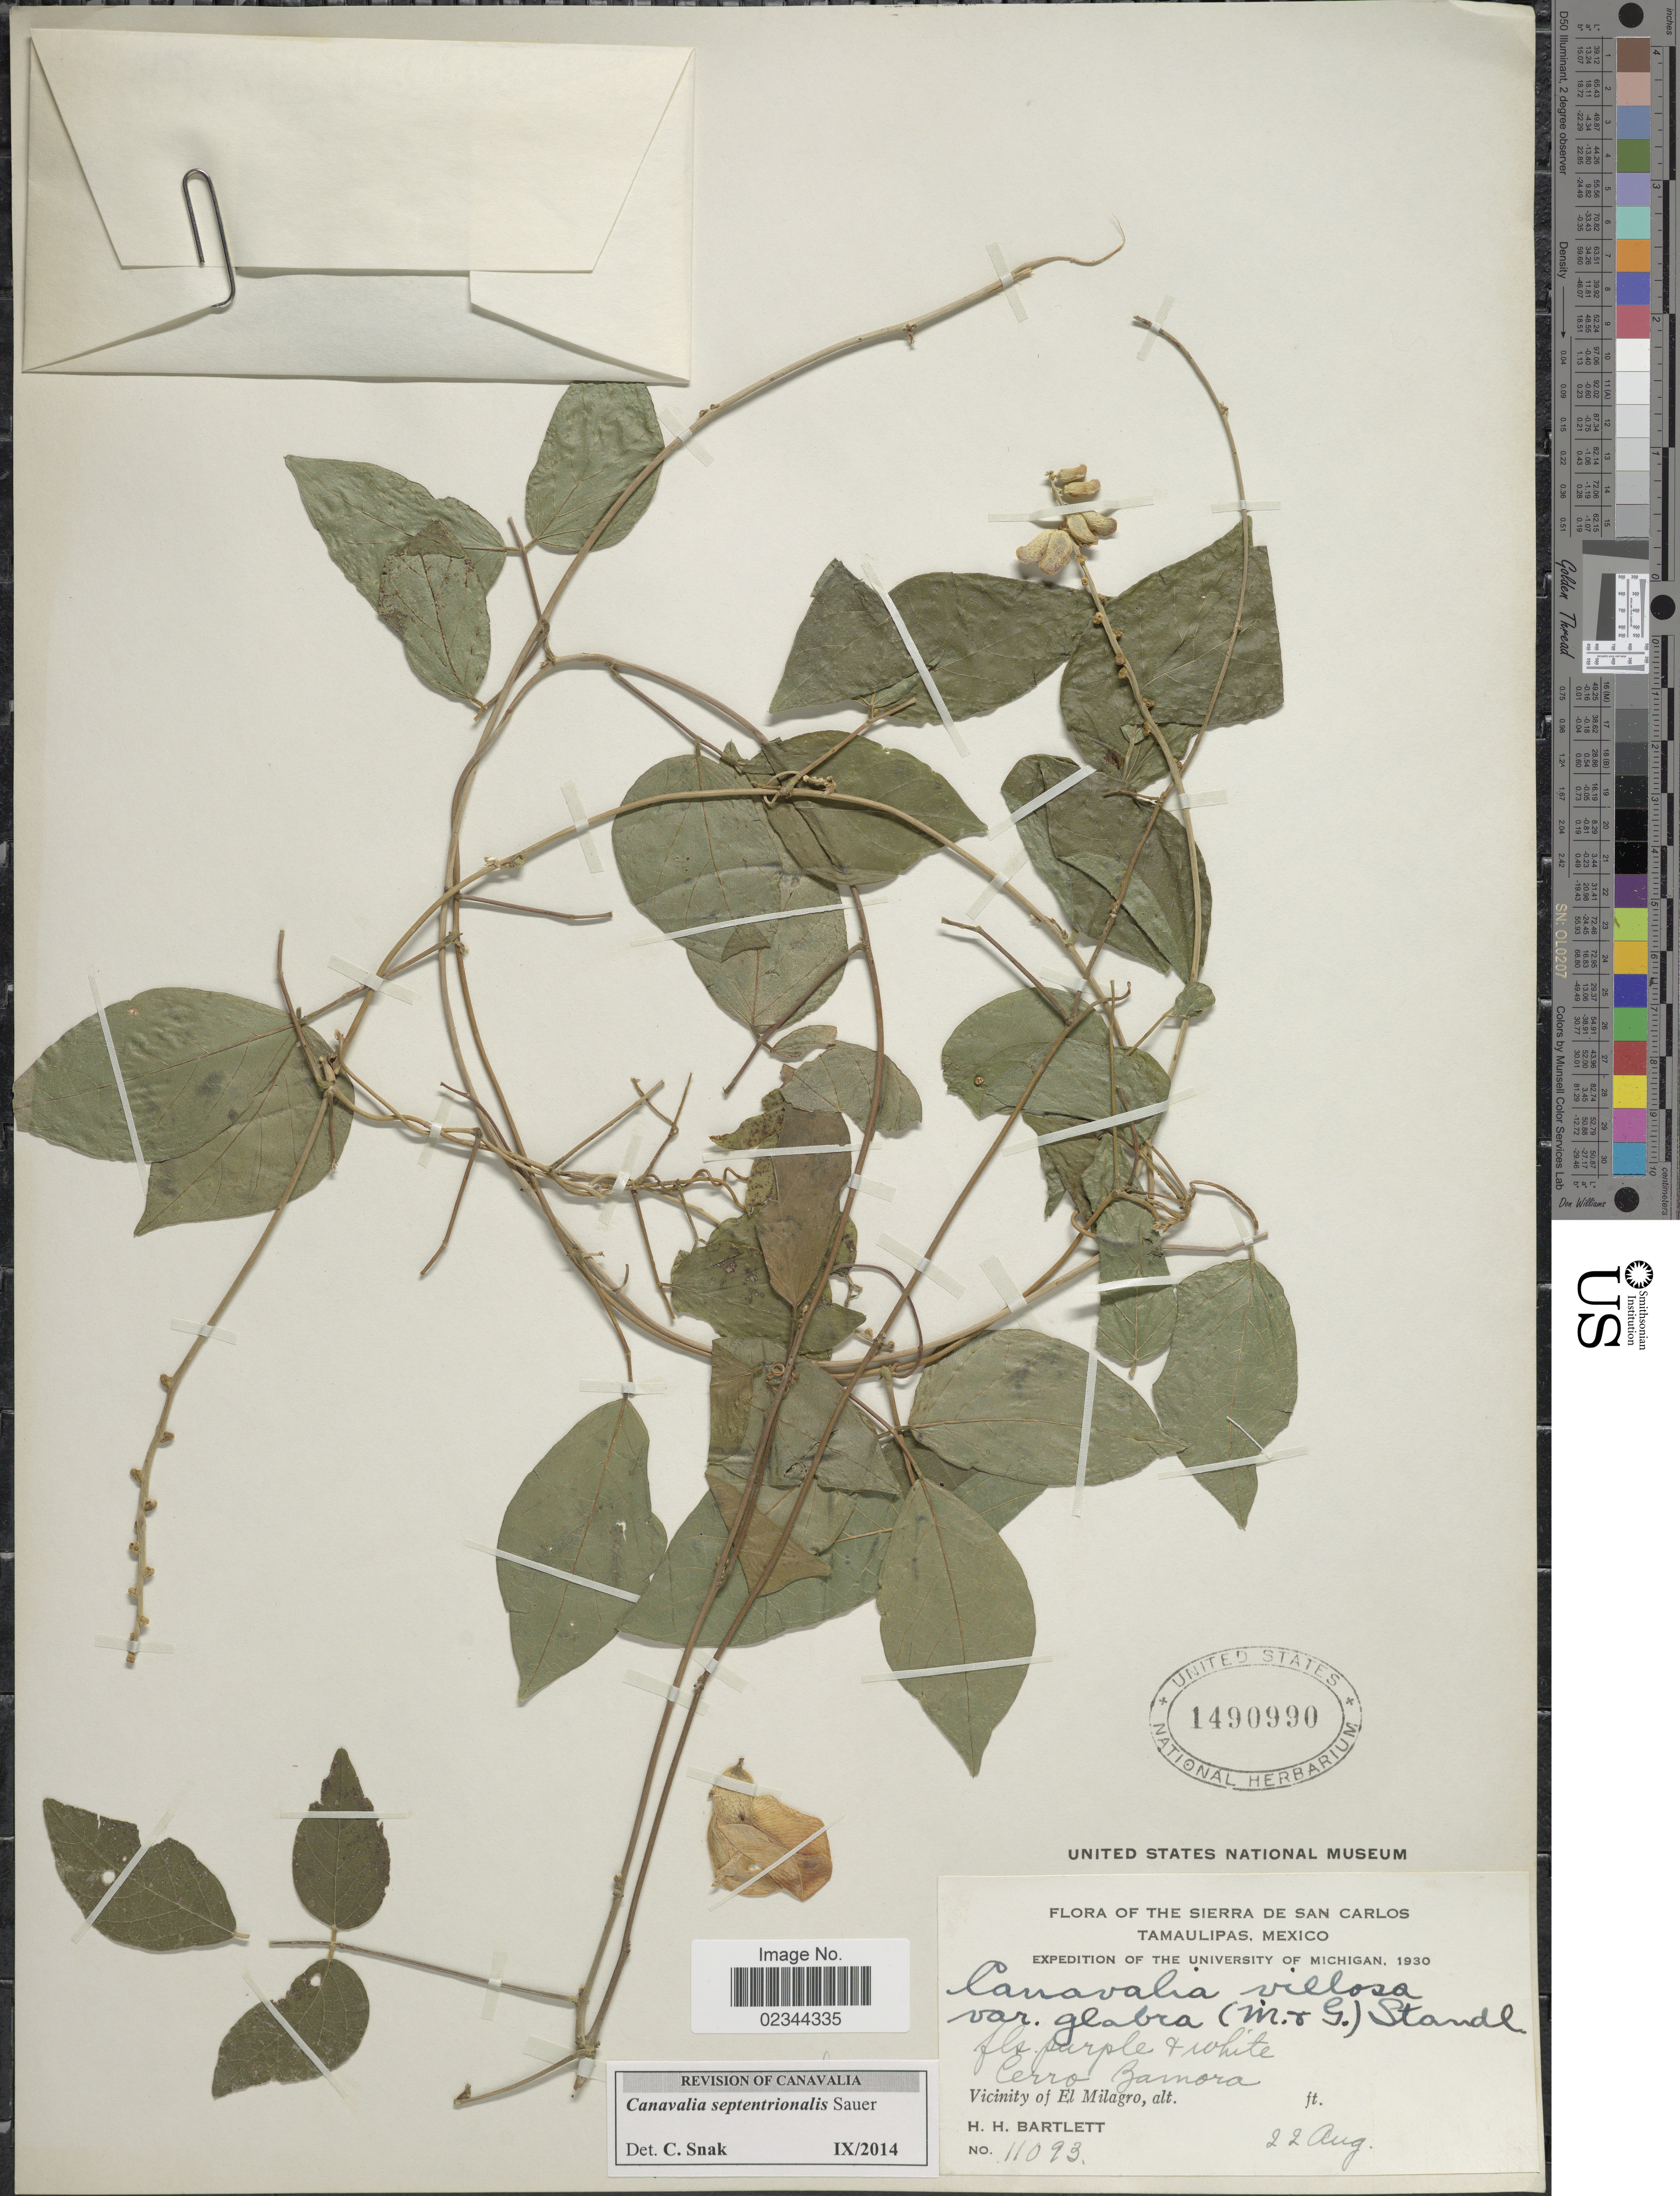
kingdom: Plantae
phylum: Tracheophyta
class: Magnoliopsida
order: Fabales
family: Fabaceae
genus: Canavalia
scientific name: Canavalia septentrionalis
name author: Sauer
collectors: H. H. Bartlett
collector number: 11093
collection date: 1930-08-22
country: Mexico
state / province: Tamaulipas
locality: The Sierra de San Carlos, Vicinity of El Milagro, Cerro Zamora.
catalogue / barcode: US 1490990